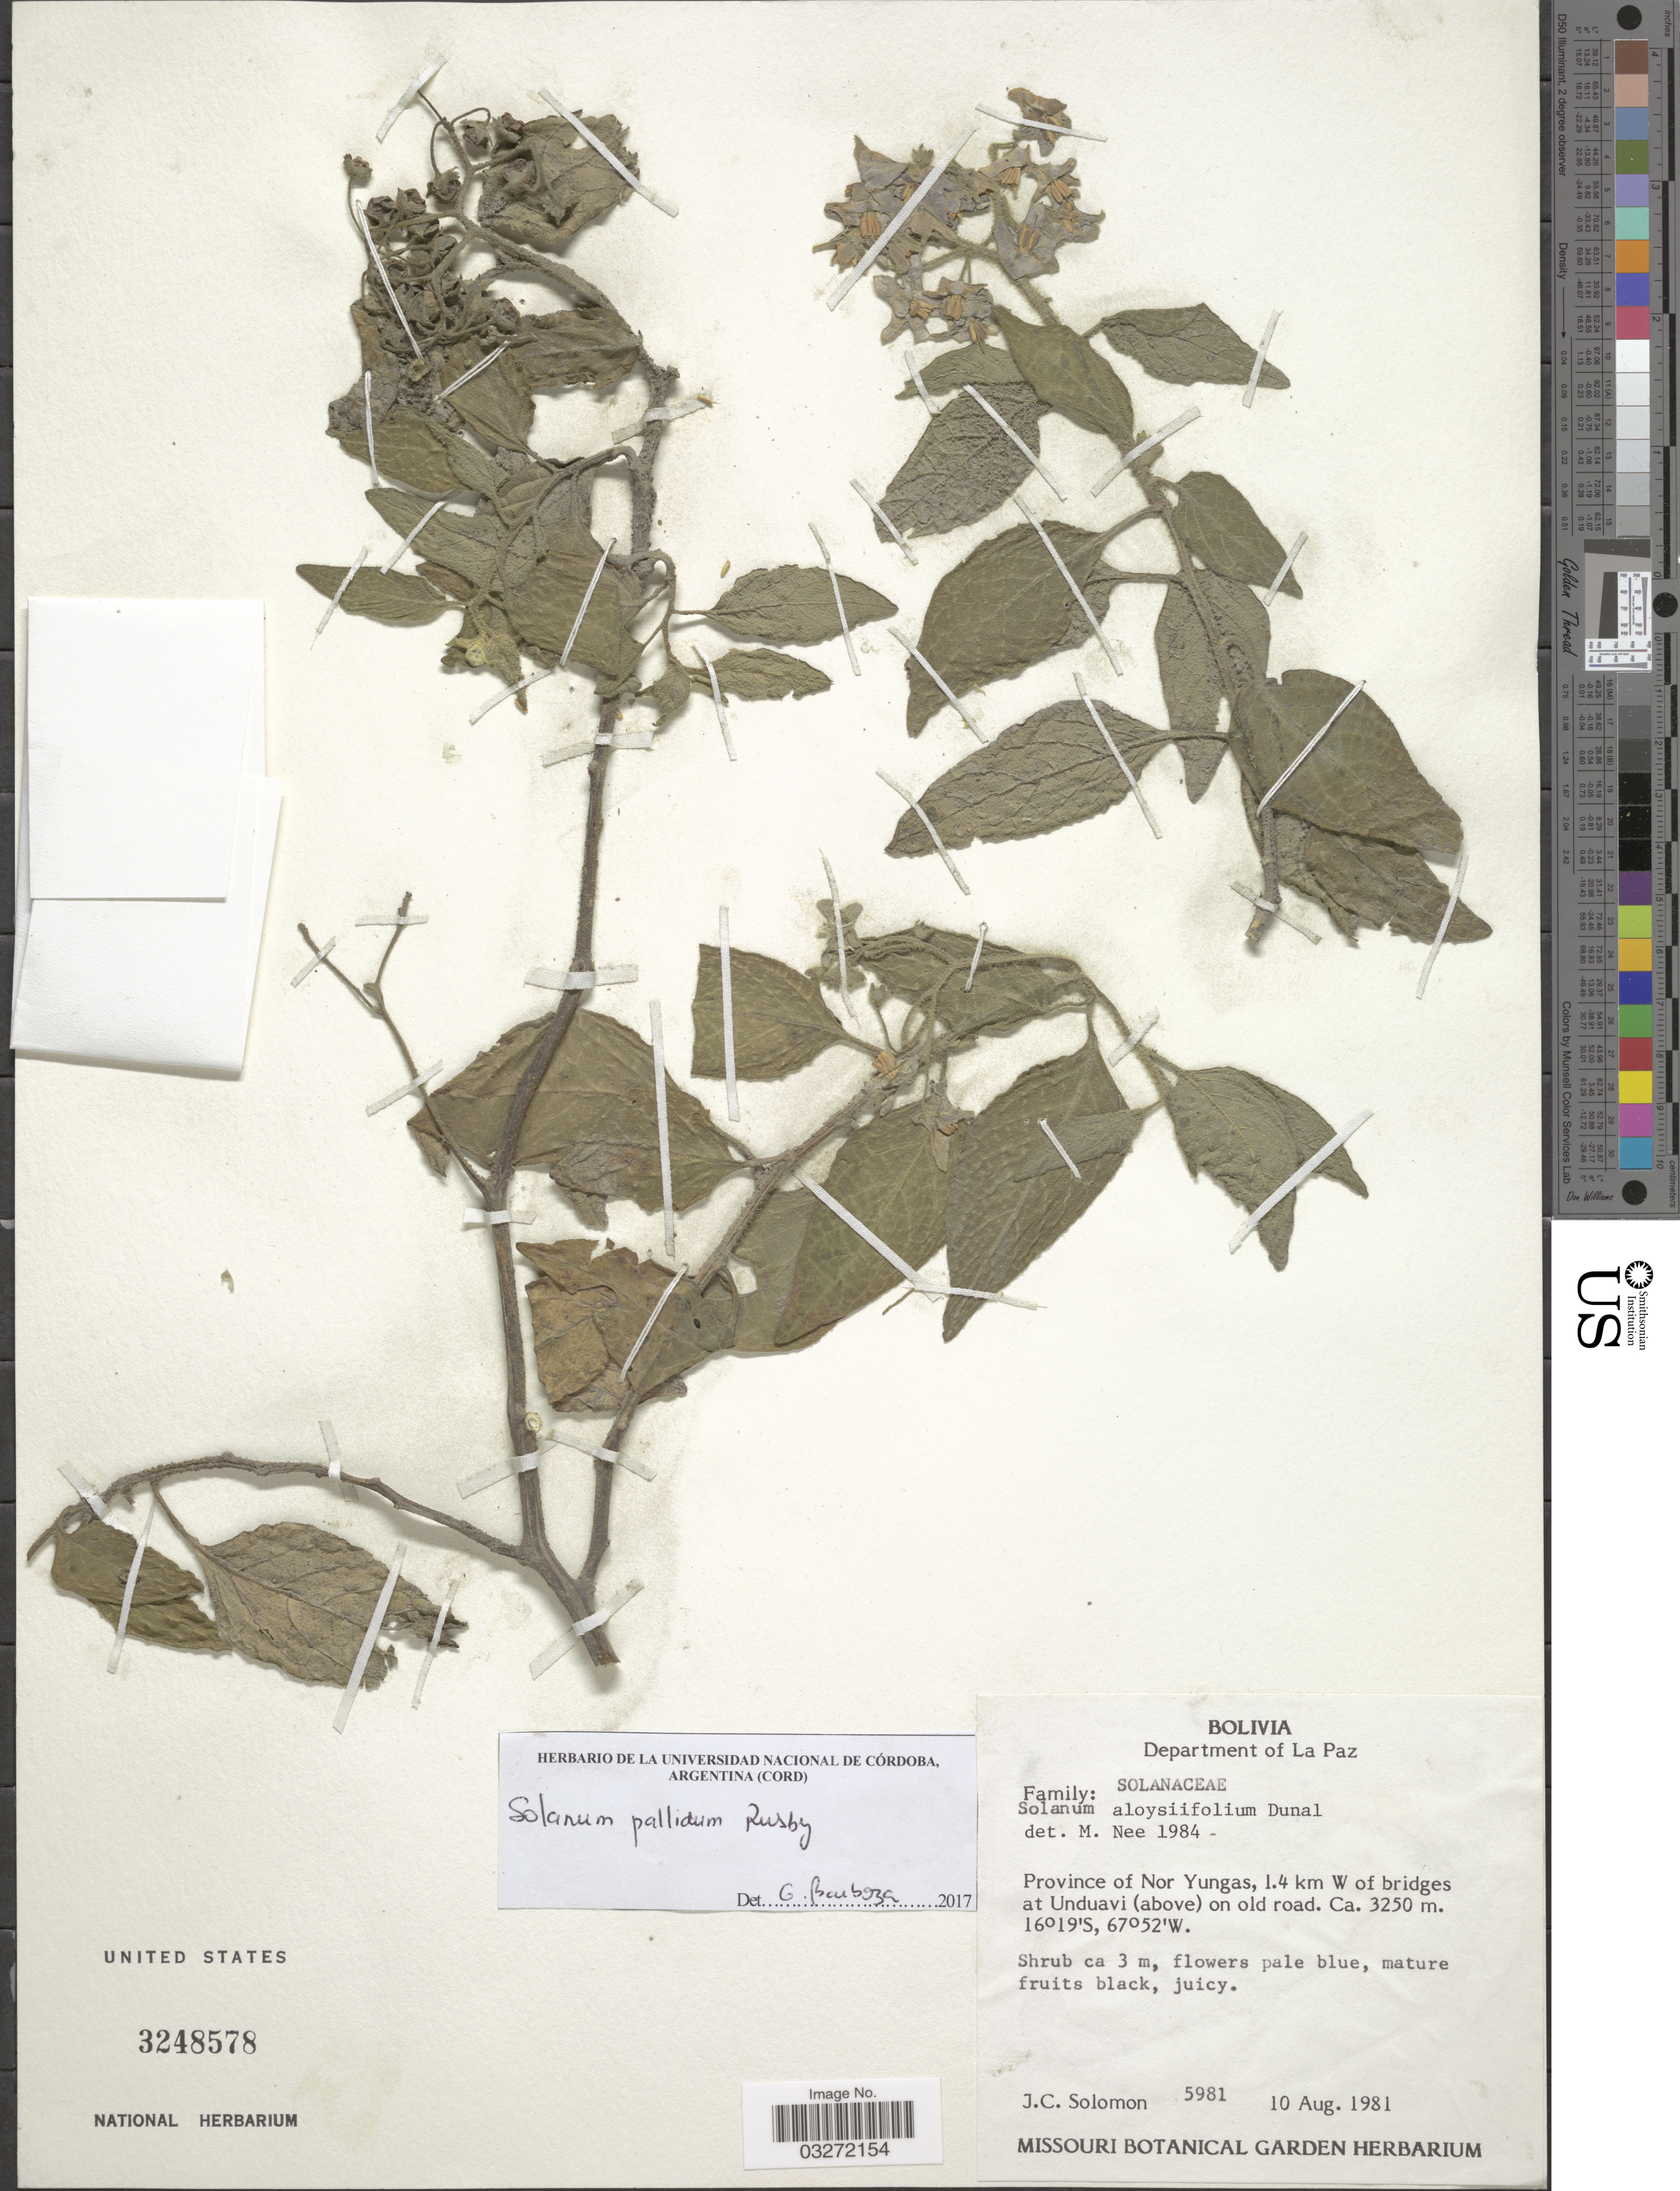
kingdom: Plantae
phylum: Tracheophyta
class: Magnoliopsida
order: Solanales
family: Solanaceae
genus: Solanum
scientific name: Solanum pallidum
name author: Rusby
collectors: J. C. Solomon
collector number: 5981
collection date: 1981-08-10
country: Bolivia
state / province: La Paz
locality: Department of La Paz. Province of Nor Yungas, 1.4 km W of bridges at Unduavi (above) on old road.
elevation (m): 3250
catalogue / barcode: US 3248578